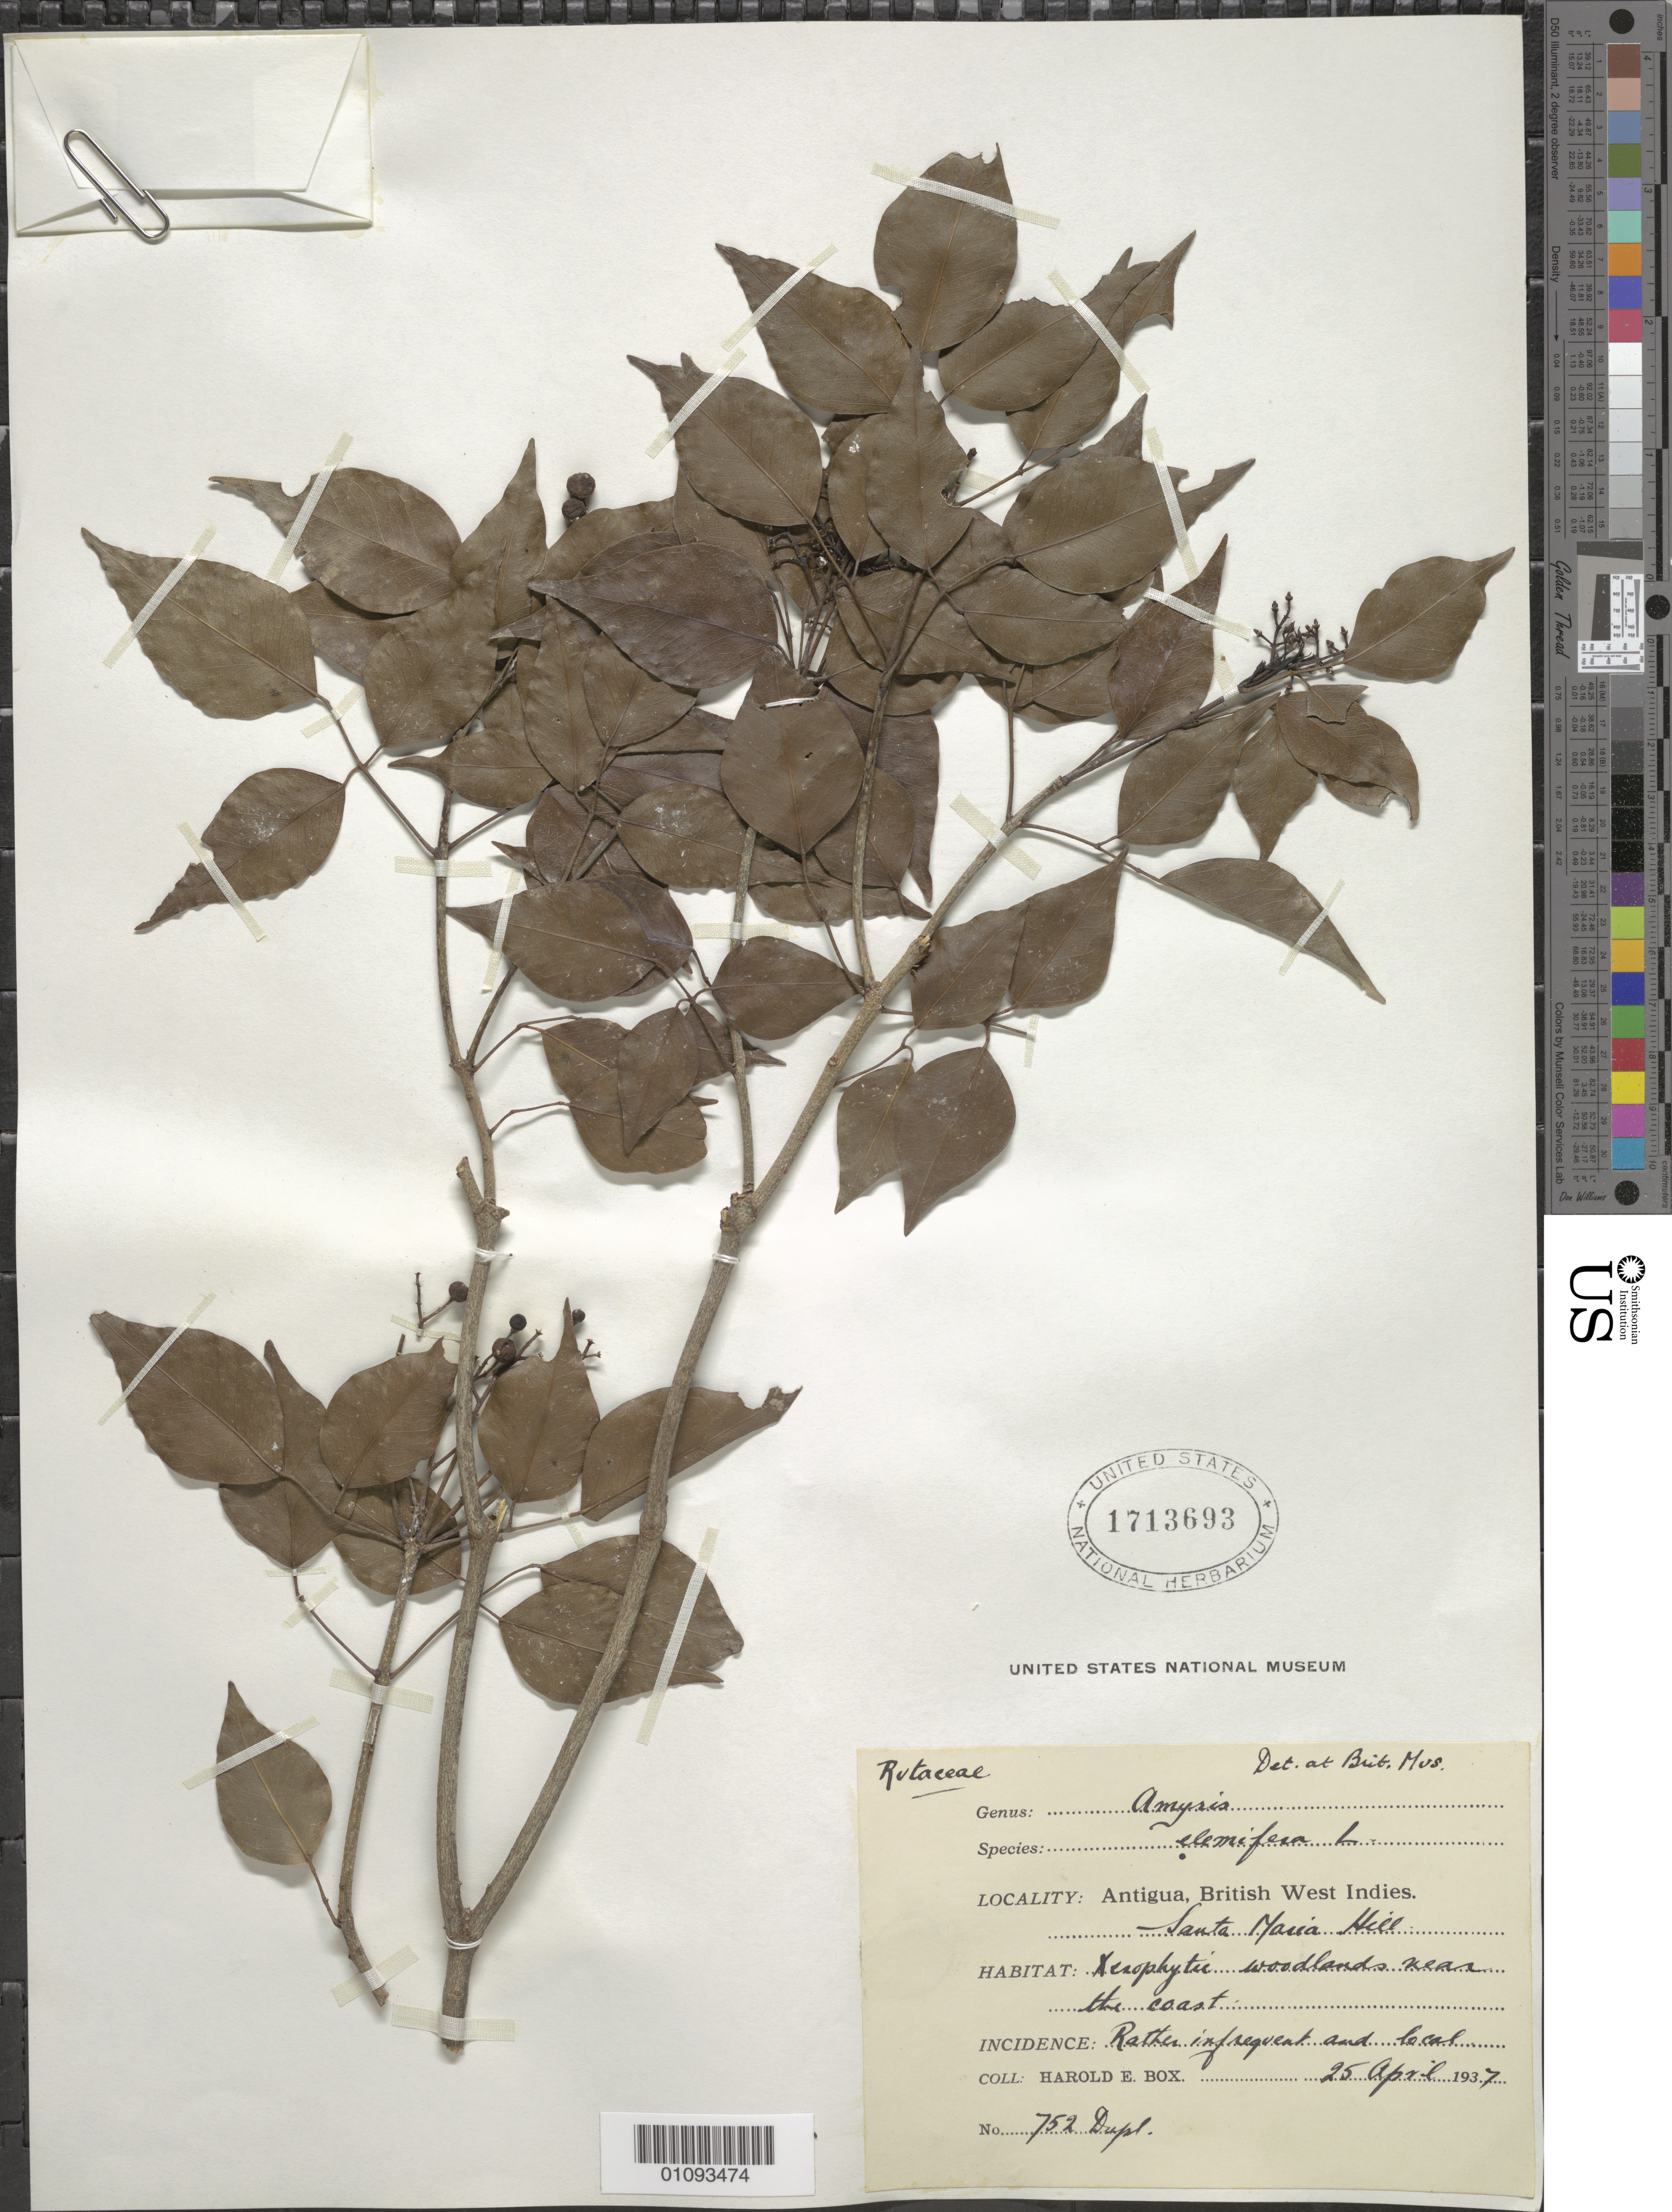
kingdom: Plantae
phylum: Tracheophyta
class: Magnoliopsida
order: Sapindales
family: Rutaceae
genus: Amyris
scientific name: Amyris elemifera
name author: L.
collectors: H. E. Box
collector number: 752 dupl.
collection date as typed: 25 Apr 1937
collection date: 1937-04-25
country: Antigua and Barbuda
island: Leeward Is.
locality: Santa Maria Hill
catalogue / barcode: US 1713693